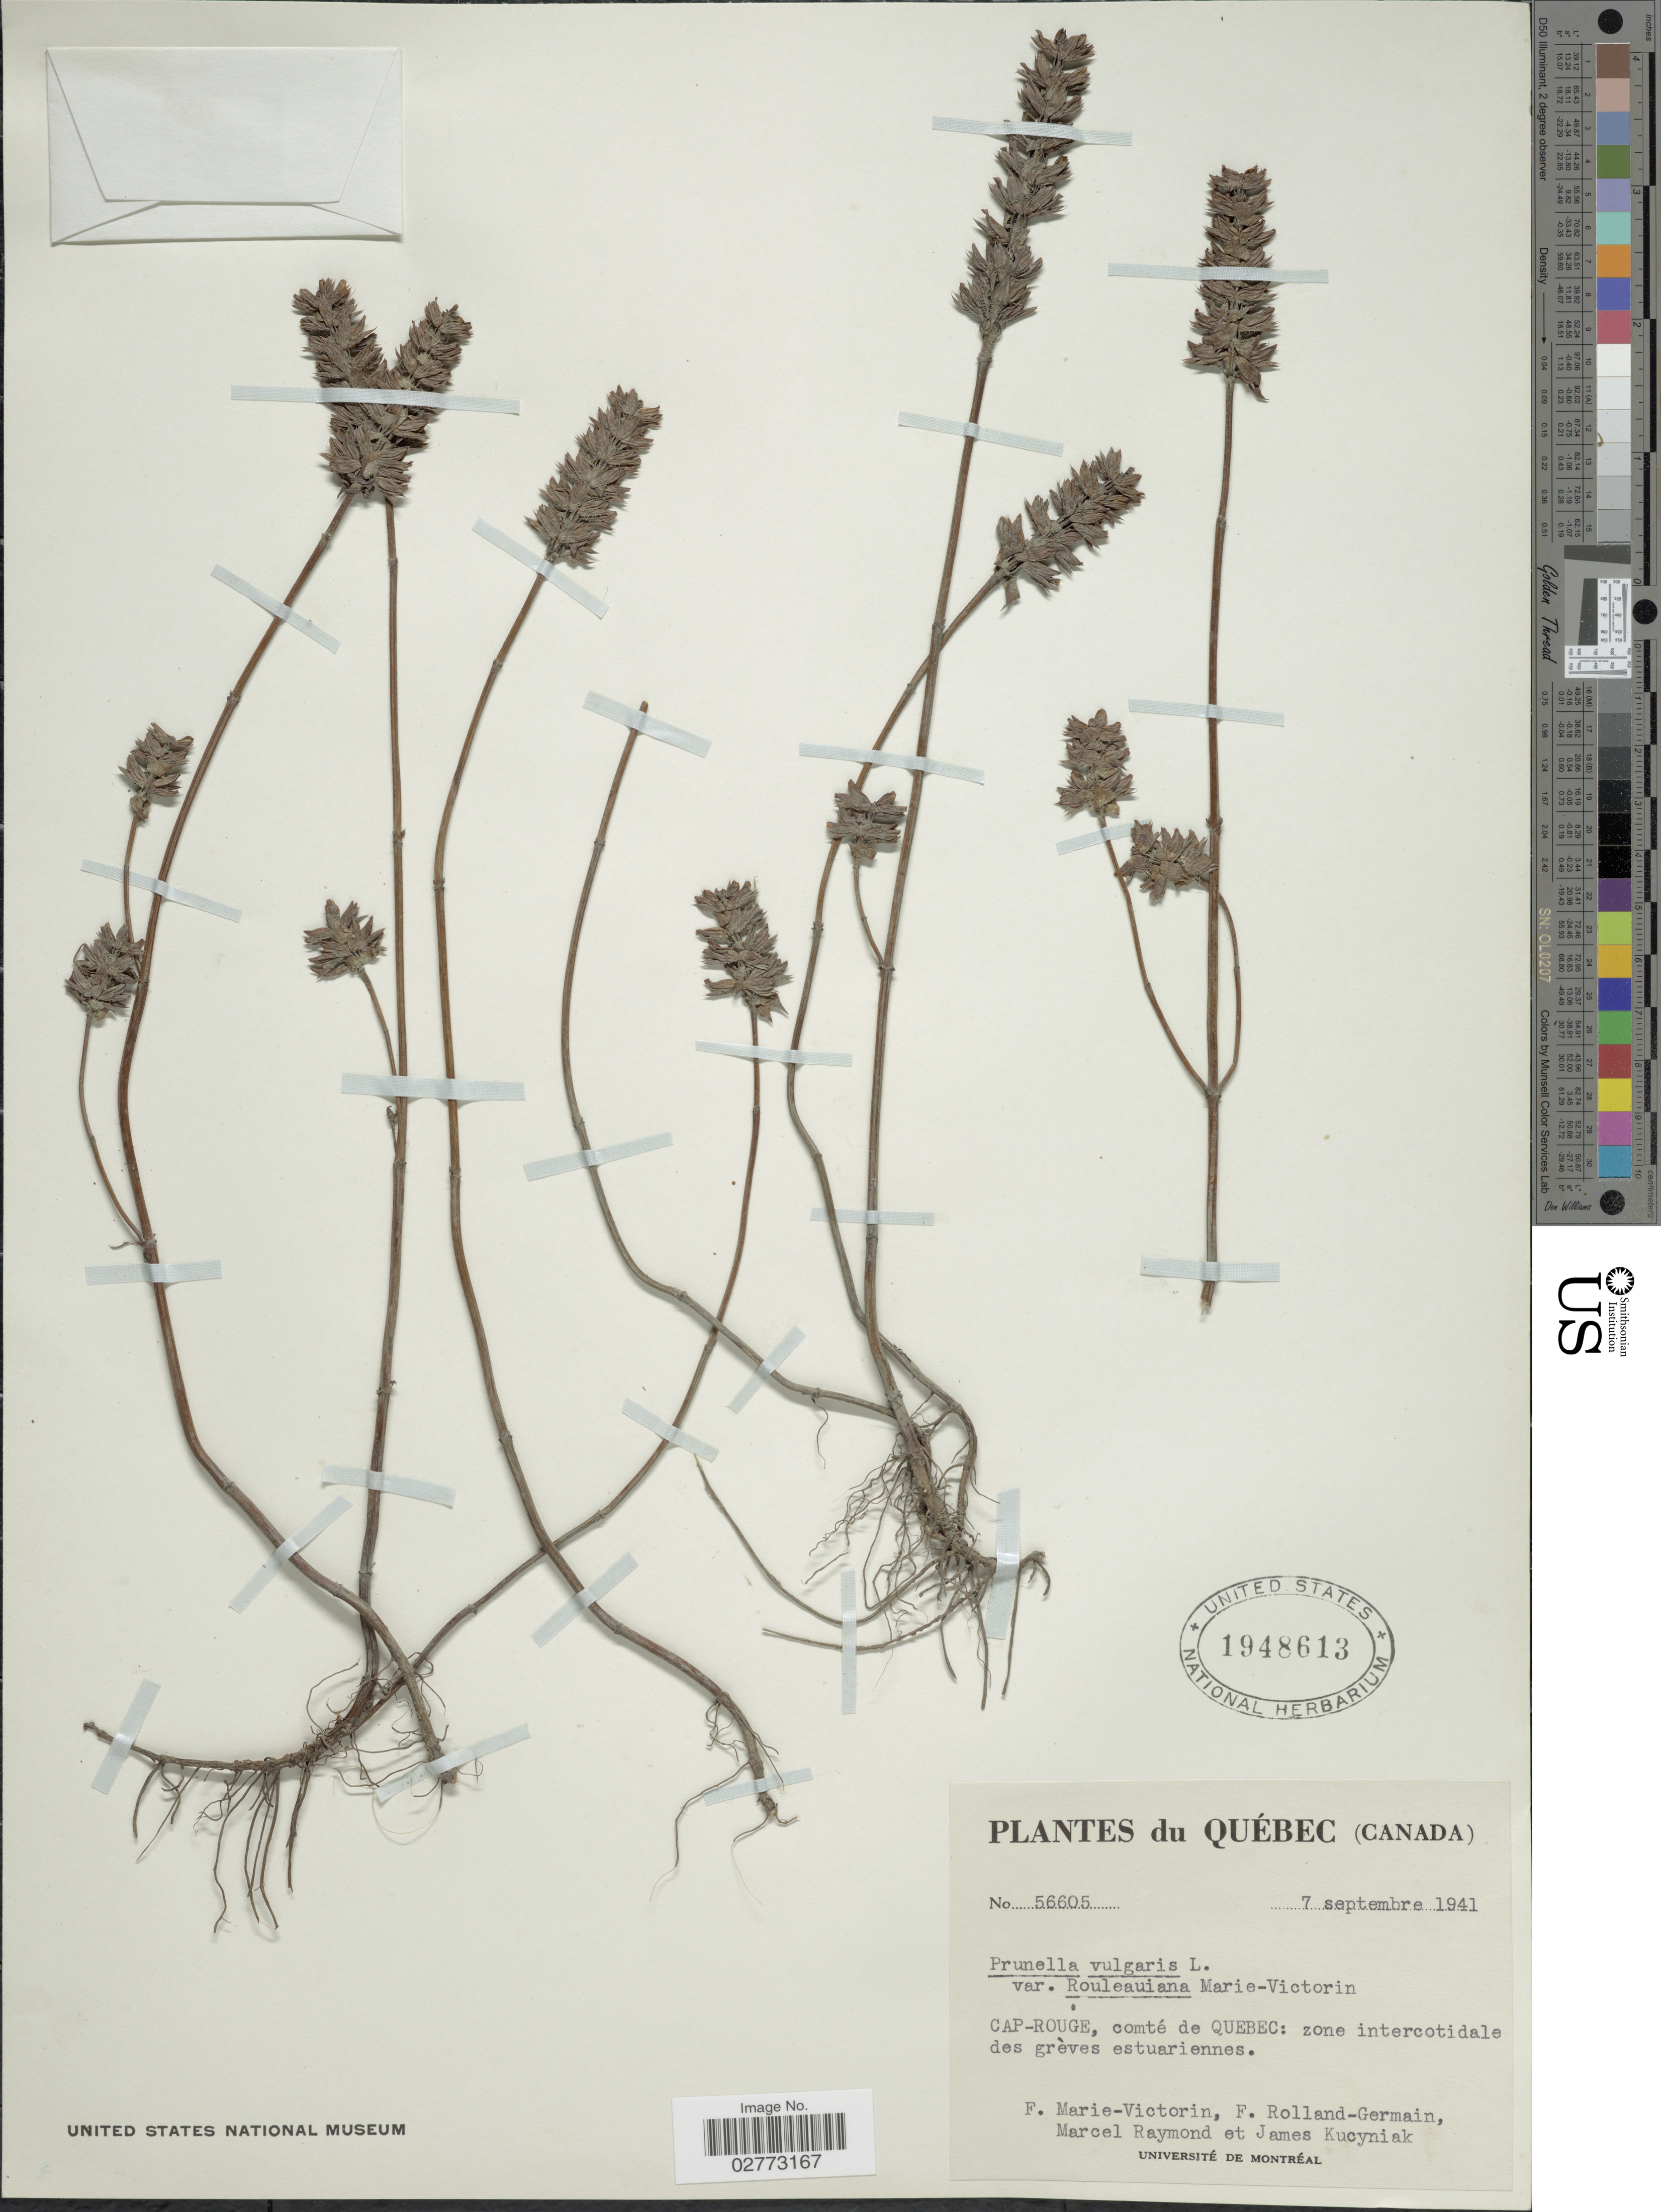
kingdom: Plantae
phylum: Tracheophyta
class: Magnoliopsida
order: Lamiales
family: Lamiaceae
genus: Prunella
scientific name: Prunella vulgaris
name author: L.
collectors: F. Marie-Victorin, Rolland-Germain, M. Raymond & J. Kucyniak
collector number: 56605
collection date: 1941-09-07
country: Canada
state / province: Quebec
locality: Cap-Rouge, comté de Quebec: zone intercotidale des grèves estuariennes.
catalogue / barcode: US 1948613